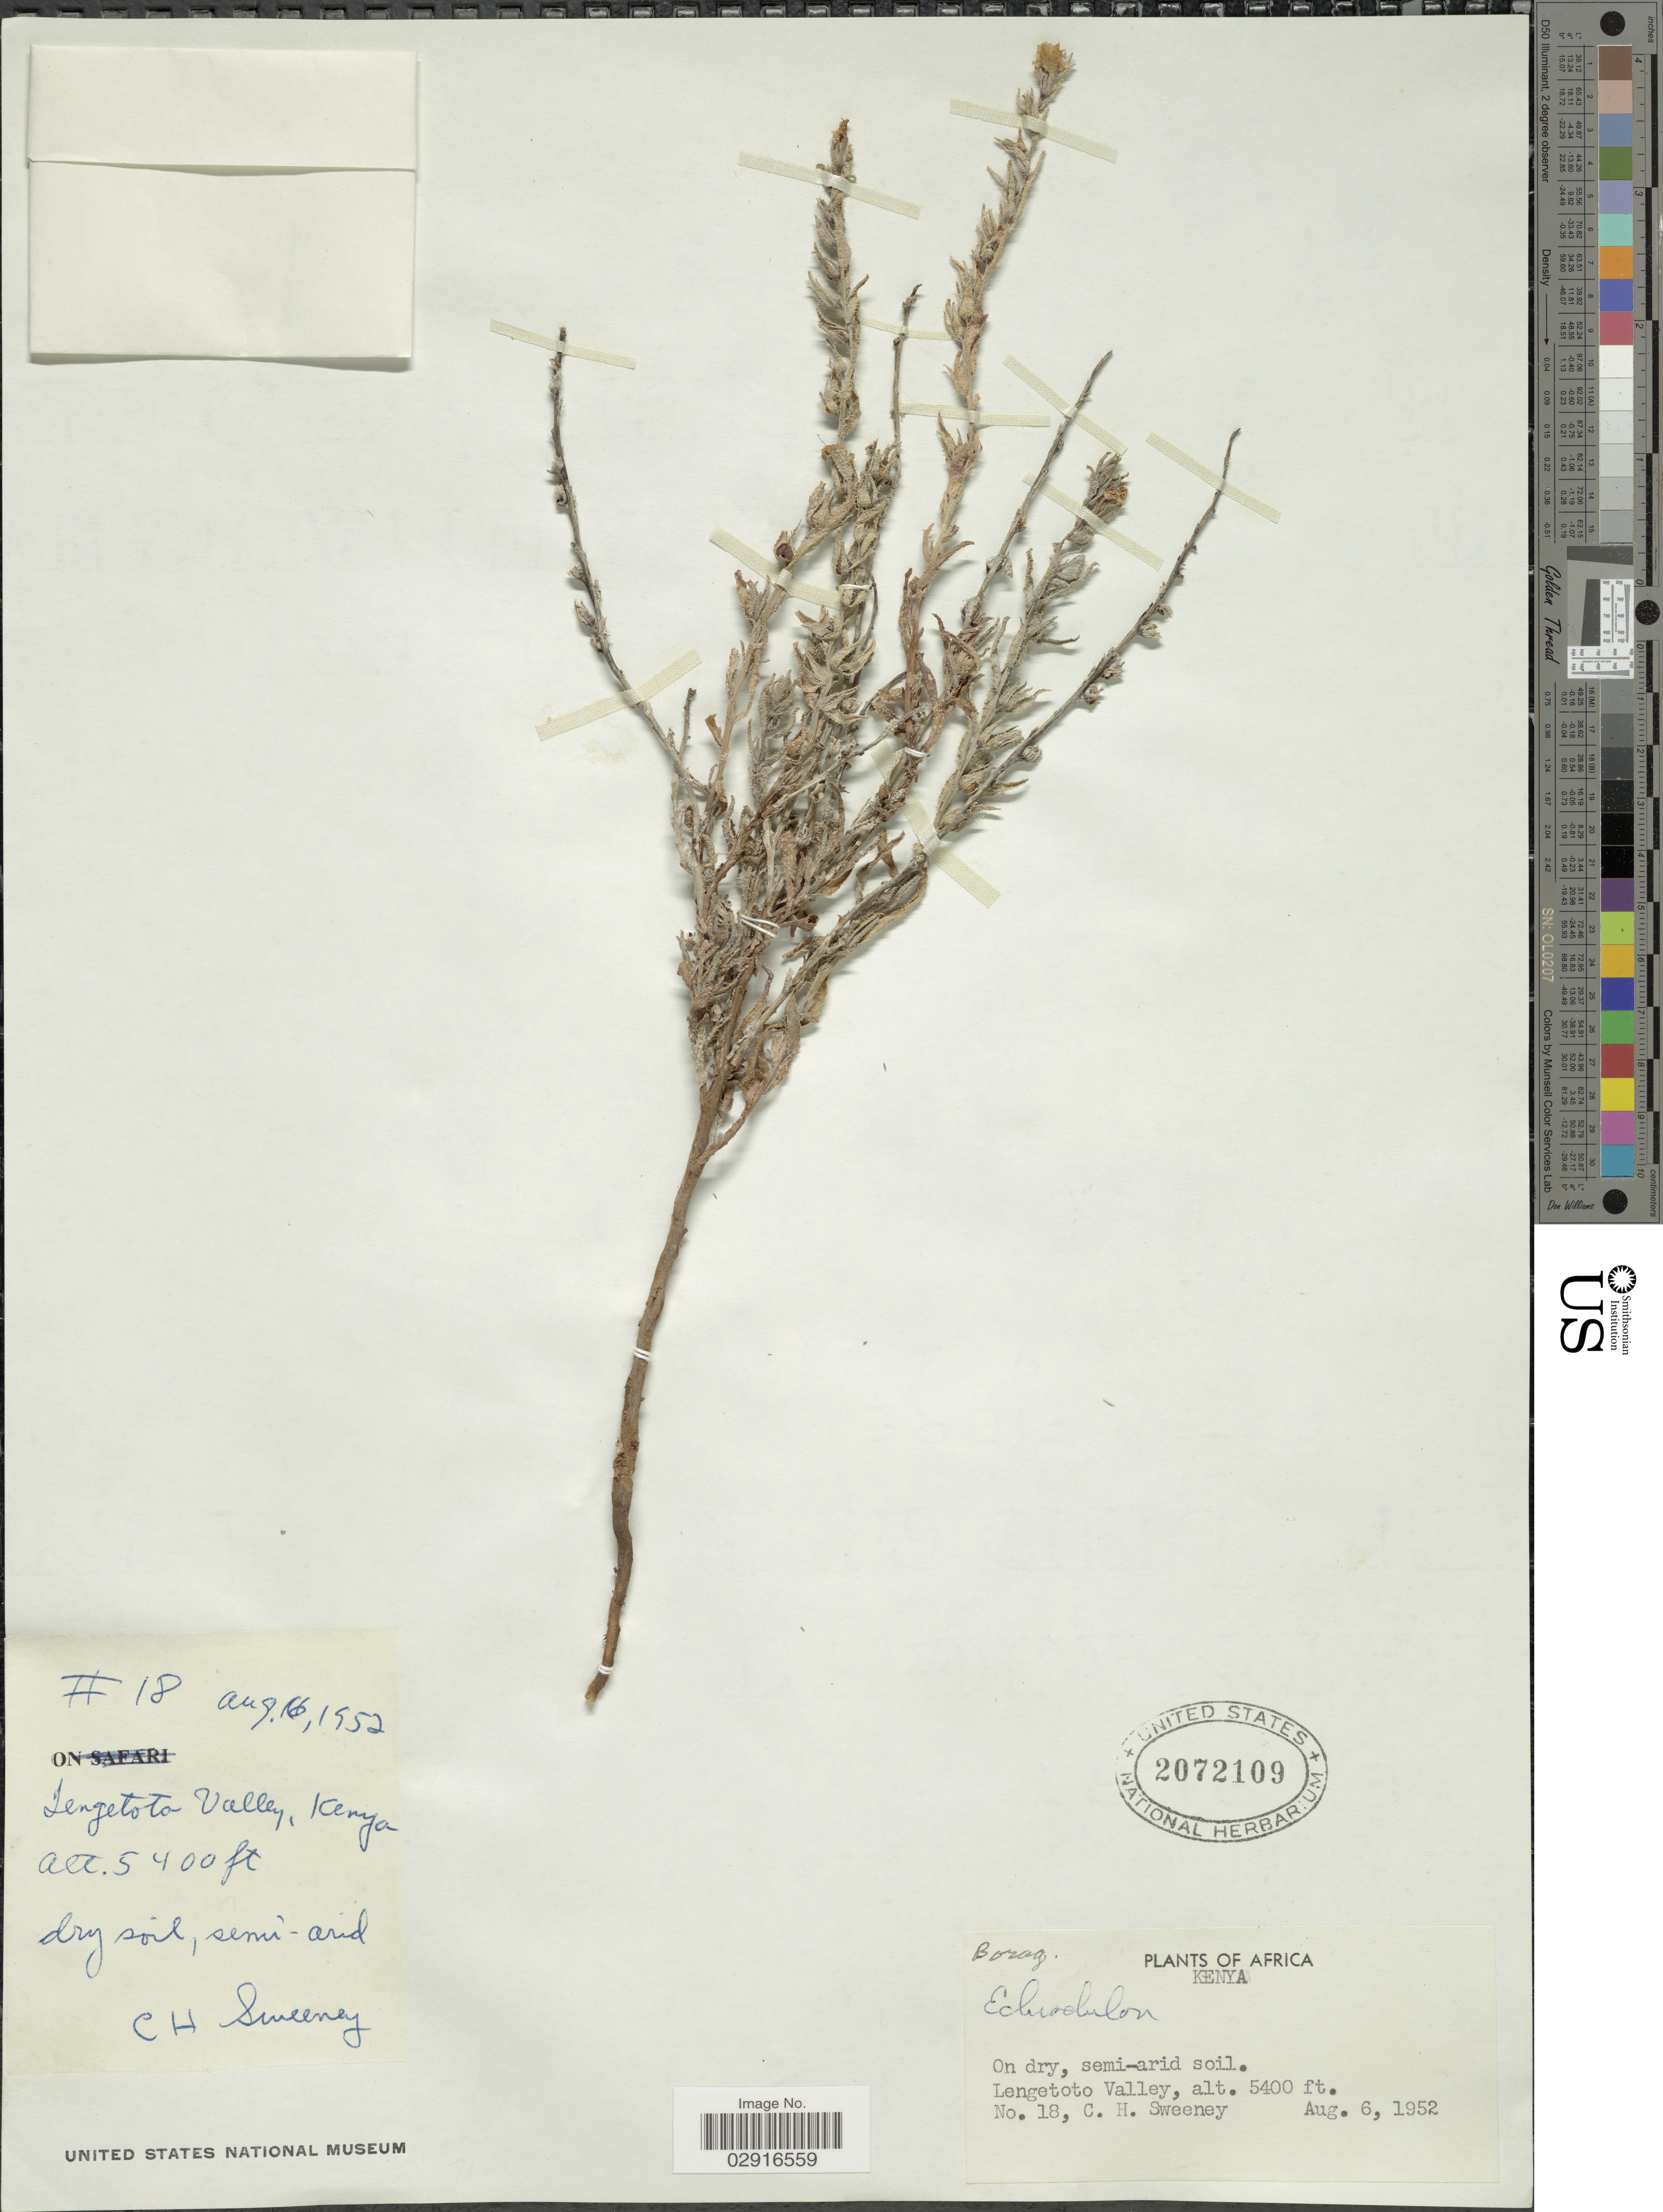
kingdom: Plantae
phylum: Tracheophyta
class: Magnoliopsida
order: Boraginales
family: Boraginaceae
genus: Echiochilon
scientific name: Echiochilon lithospermoides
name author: (S. Moore) I.M. Johnst.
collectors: C. Sweeney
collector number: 18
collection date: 1952-08-06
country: Kenya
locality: Lengetoto Valley.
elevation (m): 1646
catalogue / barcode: US 2072109